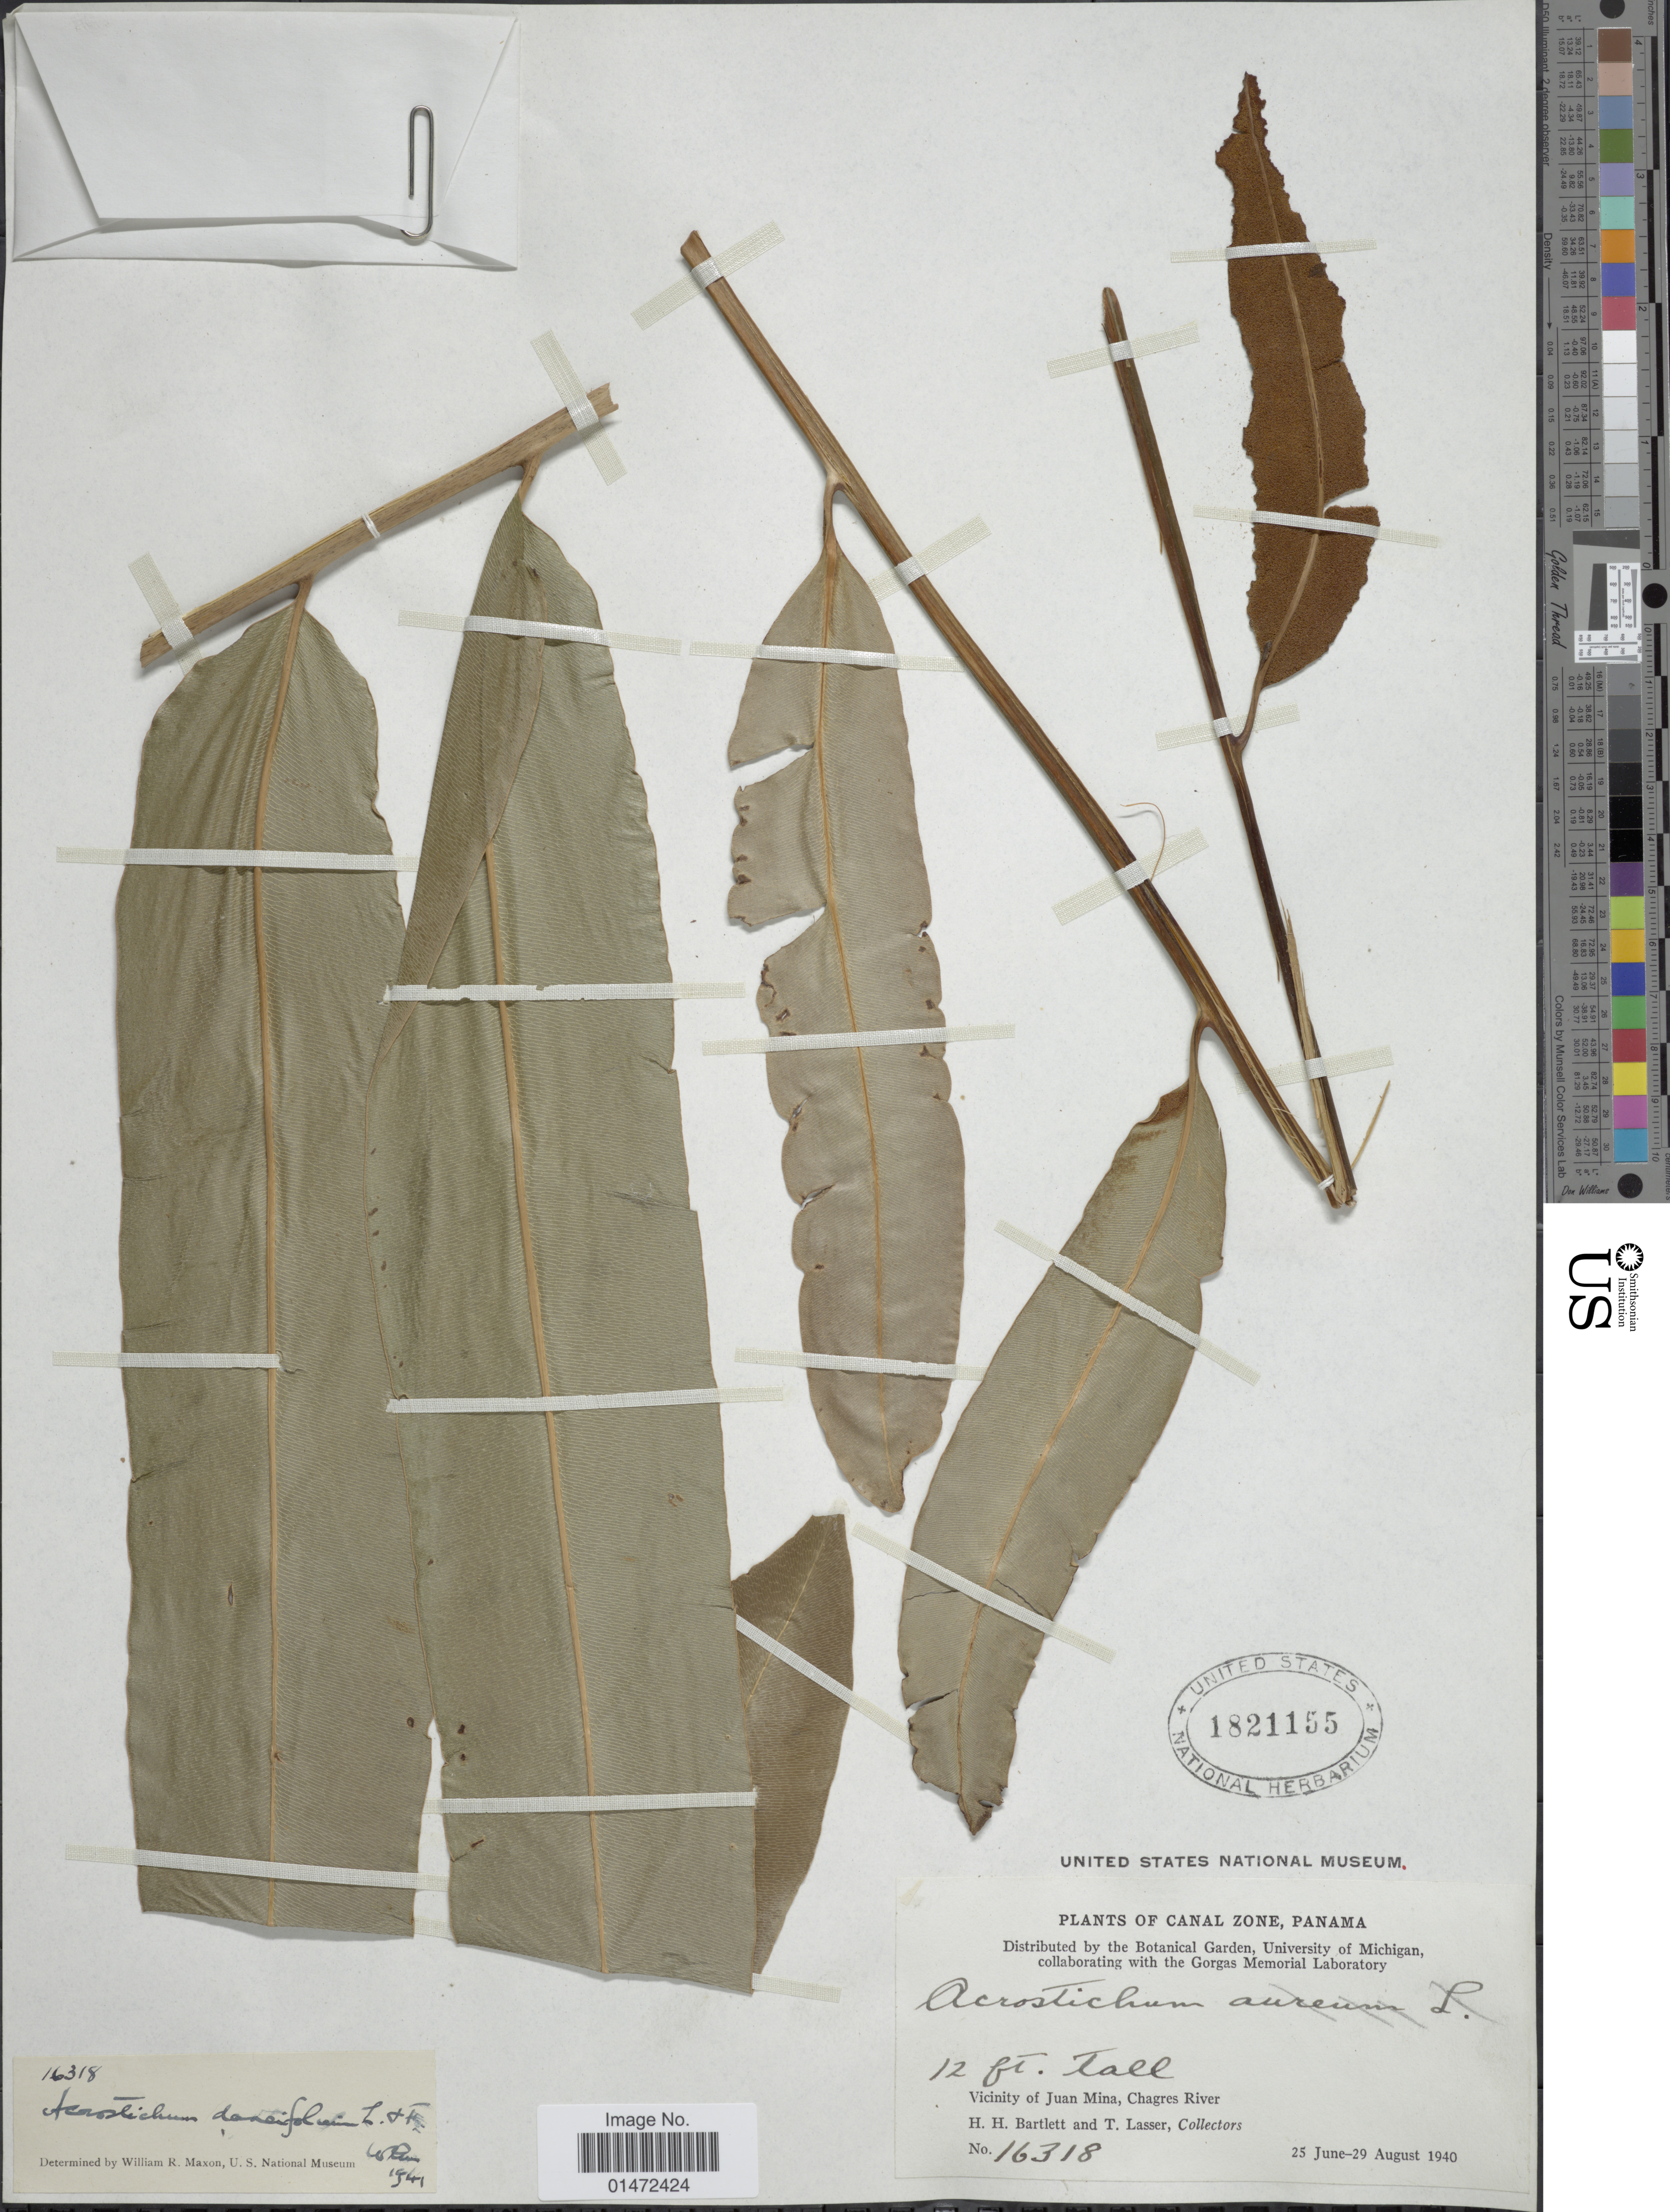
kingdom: Plantae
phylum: Tracheophyta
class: Polypodiopsida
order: Polypodiales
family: Pteridaceae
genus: Acrostichum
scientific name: Acrostichum danaeifolium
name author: Langsd. & Fisch.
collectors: H. H. Bartlett & T. Lasser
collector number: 16318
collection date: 1940-06-25/1940-08-29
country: Panama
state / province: Colón / Panamá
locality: Canal Zone. Vicinity of Juan Mina, Chagres River.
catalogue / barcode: US 1821155